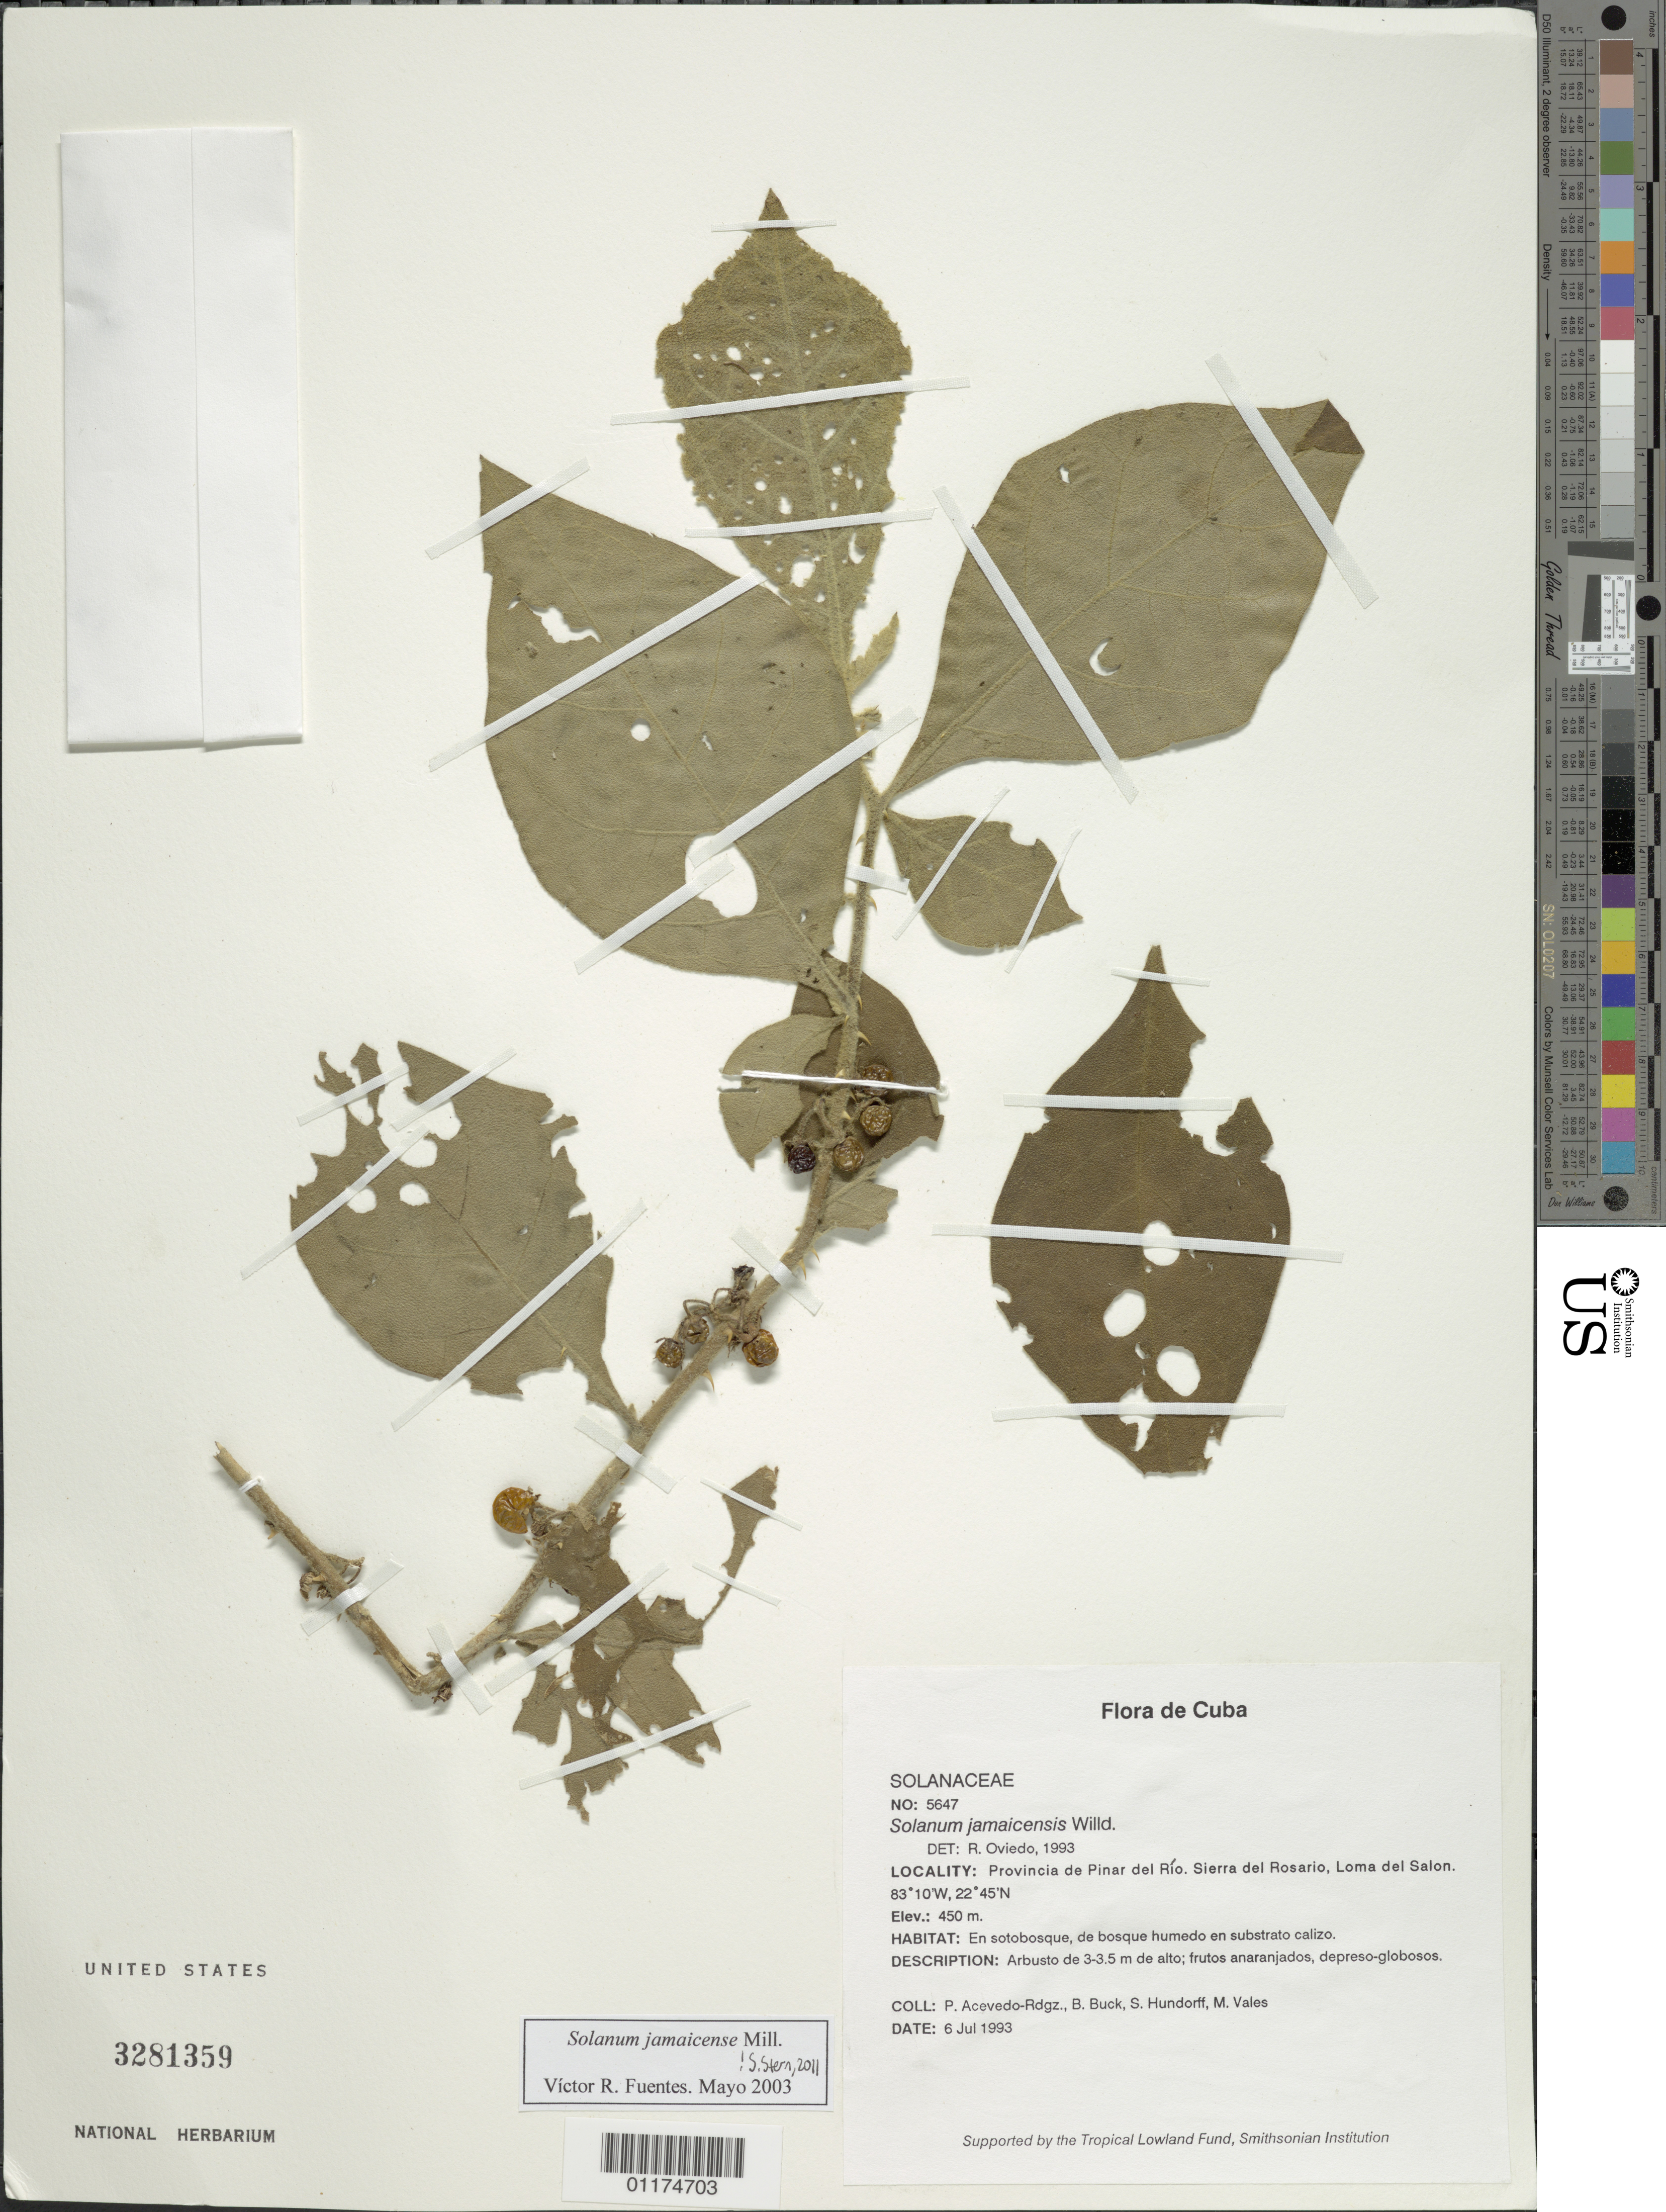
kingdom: Plantae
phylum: Tracheophyta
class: Magnoliopsida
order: Solanales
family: Solanaceae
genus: Solanum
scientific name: Solanum jamaicense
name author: Mill.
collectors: P. Acevedo-Rodr., B. Buck, S. Hundorf & M. Vales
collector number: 5647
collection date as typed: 06 Jul 1993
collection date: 1993-07-06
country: Cuba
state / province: Pinar del Rio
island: Cuba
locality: Sierra del Rosario, Loma del Salon.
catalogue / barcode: US 3281359